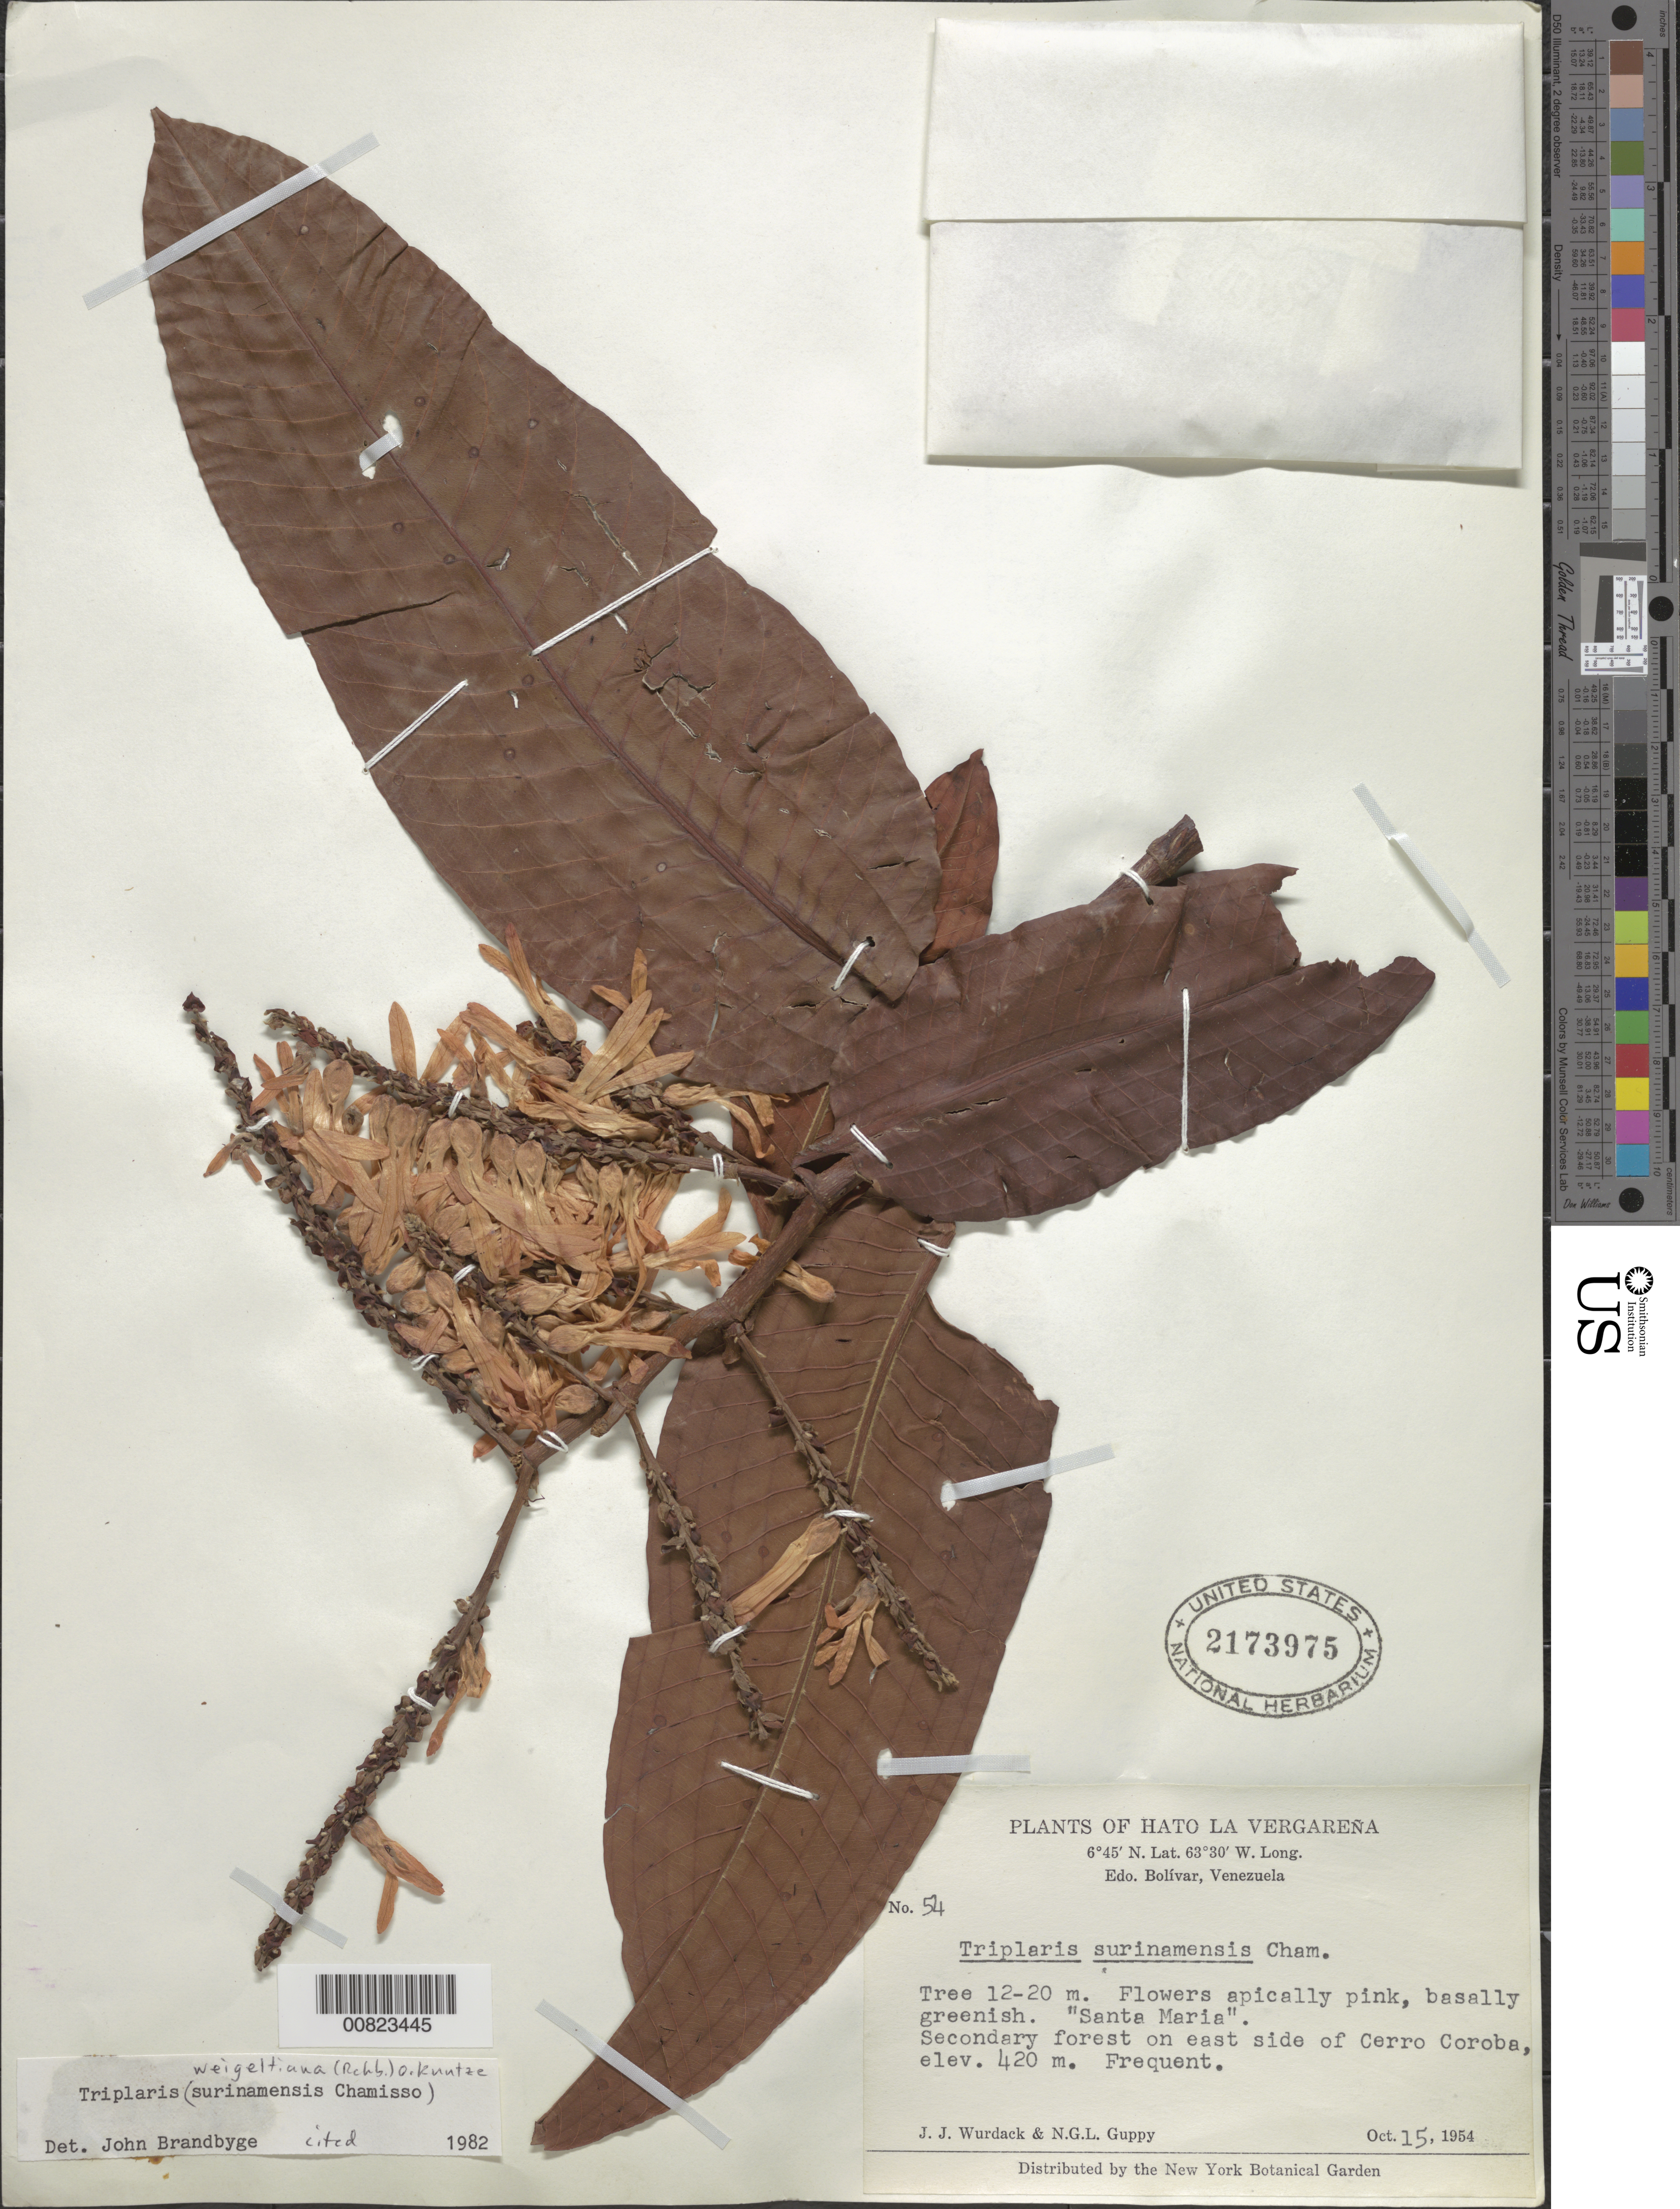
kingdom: Plantae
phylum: Tracheophyta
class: Magnoliopsida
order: Caryophyllales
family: Polygonaceae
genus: Triplaris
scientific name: Triplaris weigeltiana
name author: (Rchb.) Kuntze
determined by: Brandbyge, J.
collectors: J. J. Wurdack & N. Guppy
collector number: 54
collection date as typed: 15-Oct-54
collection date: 1954-10-15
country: Venezuela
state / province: Bolívar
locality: Hato La Vergareña, Cerro Coroba, on E side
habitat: Secondary forest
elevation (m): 420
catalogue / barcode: US 2173975